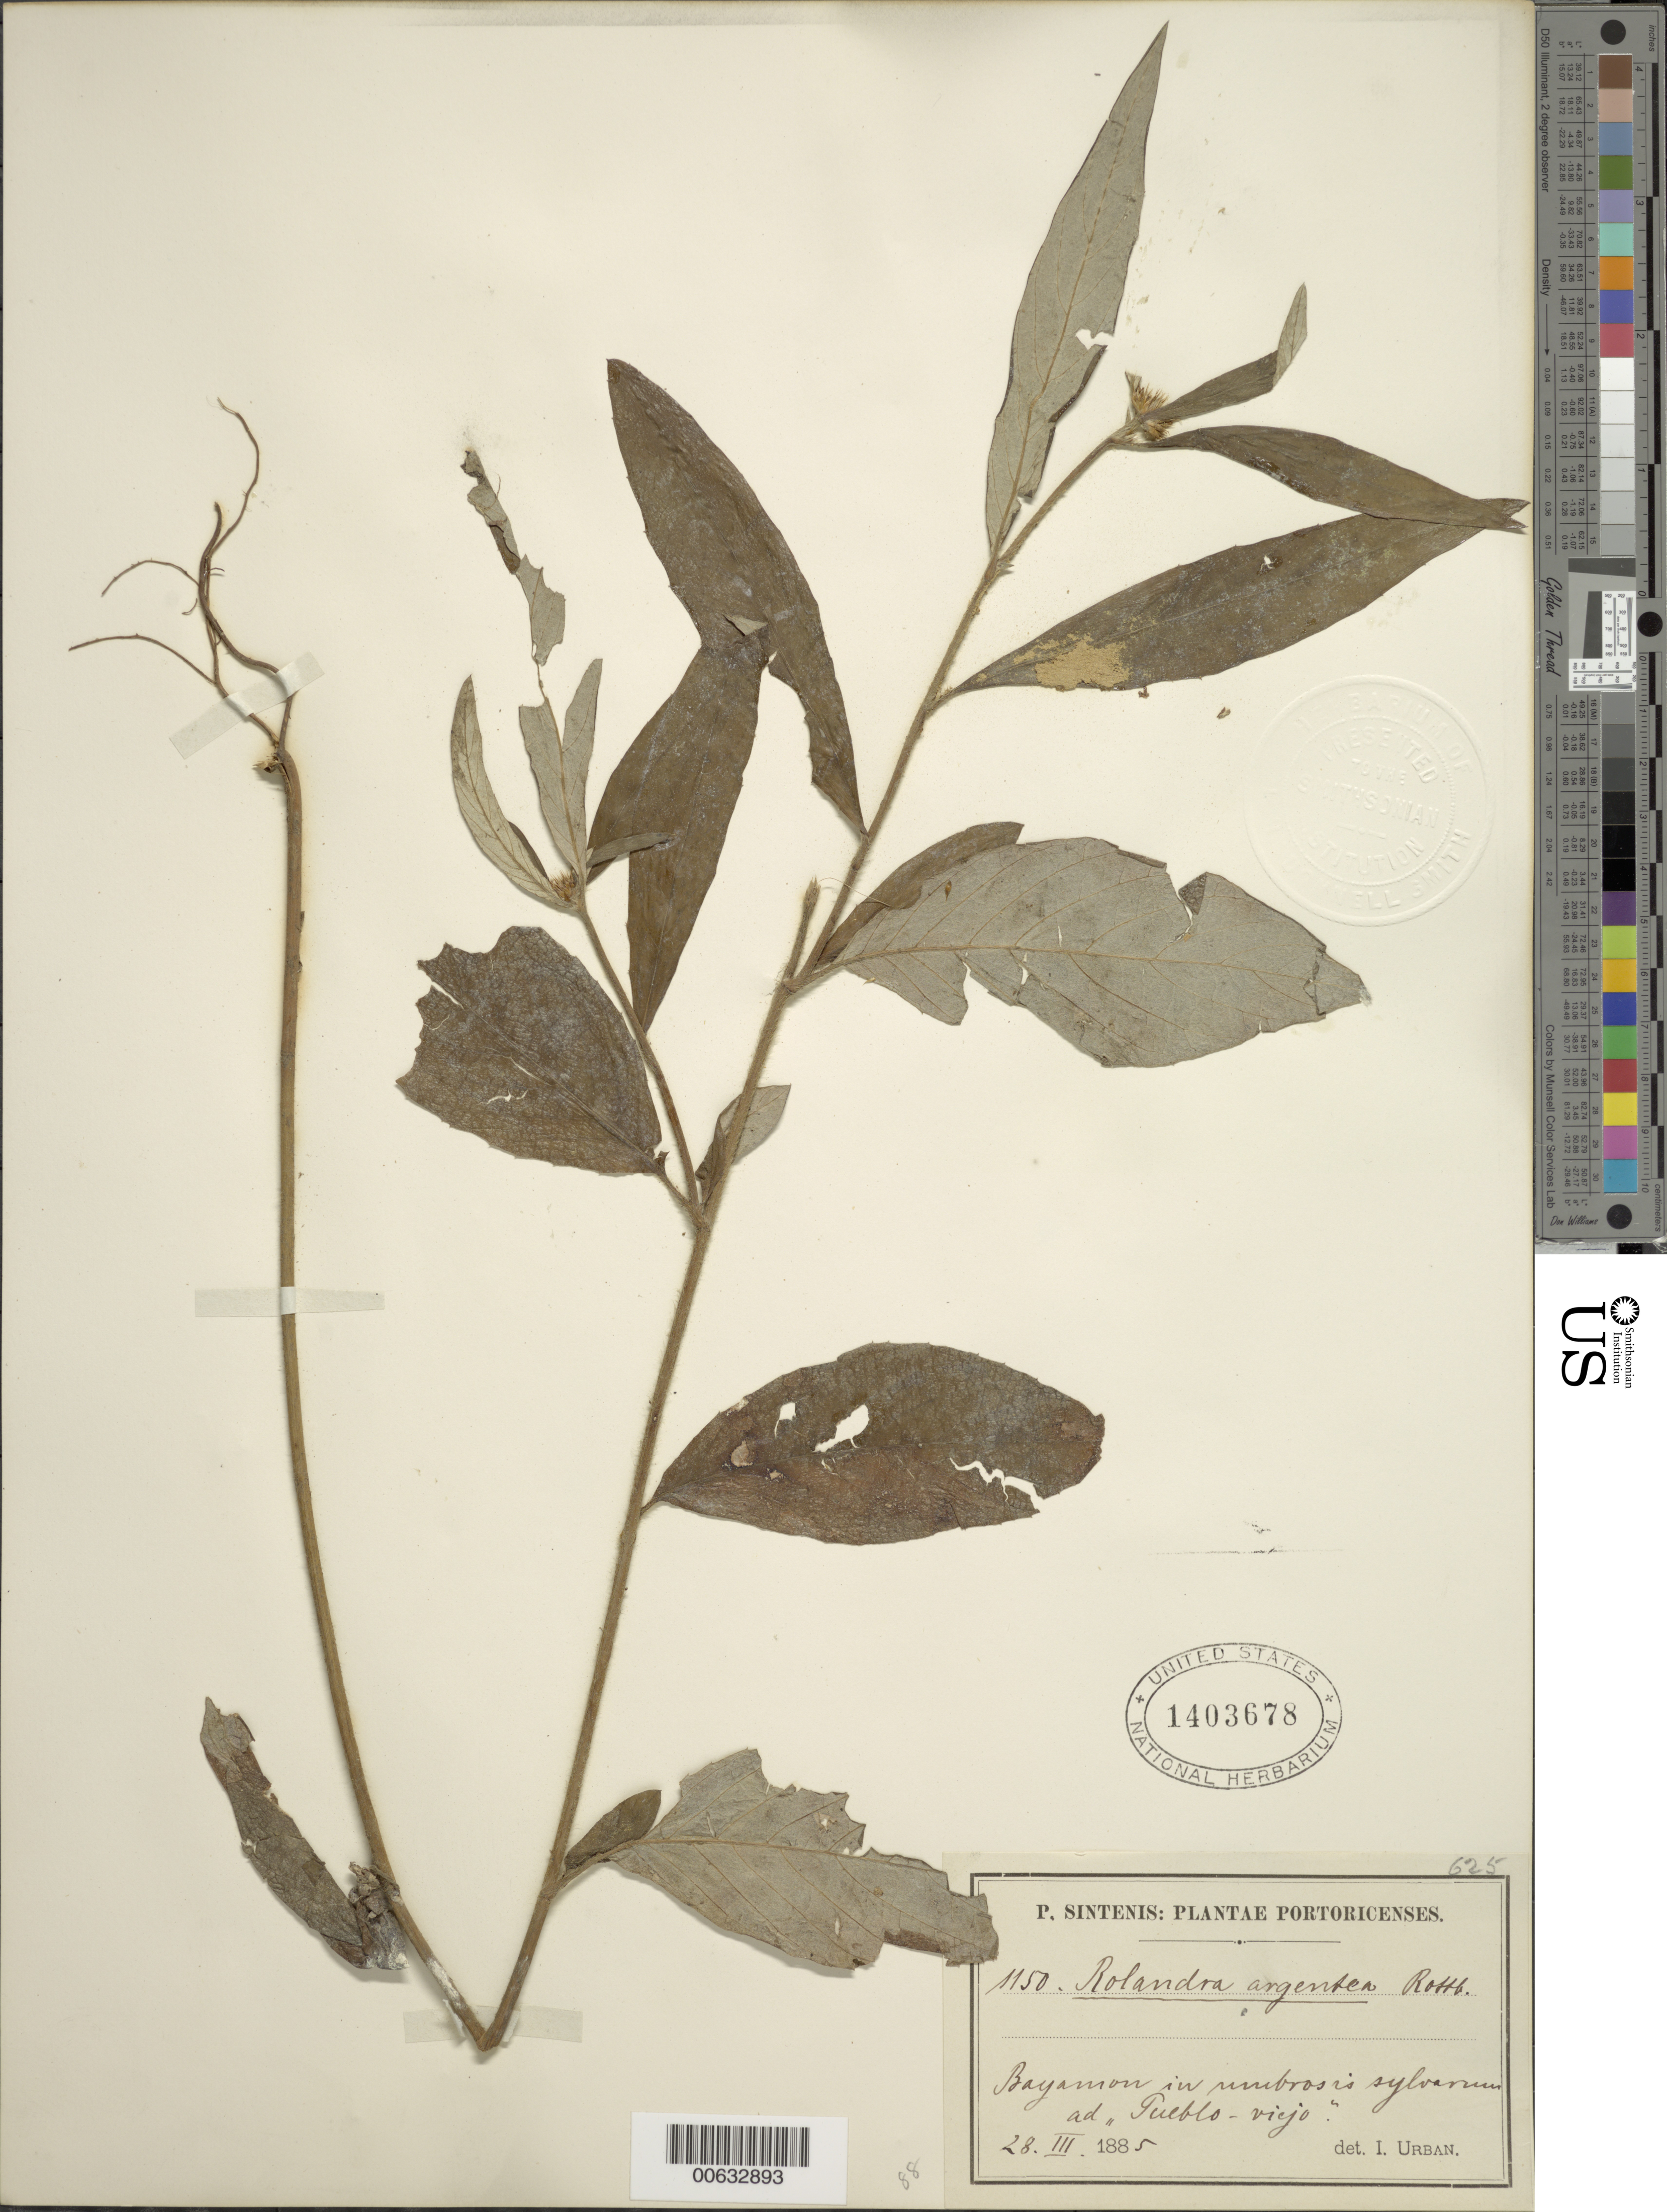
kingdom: Plantae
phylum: Tracheophyta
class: Magnoliopsida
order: Asterales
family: Asteraceae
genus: Rolandra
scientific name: Rolandra fruticosa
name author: (L.) Kuntze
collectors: P. Sintenis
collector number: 1150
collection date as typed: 28 Mar 1885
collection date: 1885-03-28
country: Puerto Rico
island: Greater Antilles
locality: Bayamon, in umbrosis sylvarum ad Pueblo-viejo.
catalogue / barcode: US 1403678